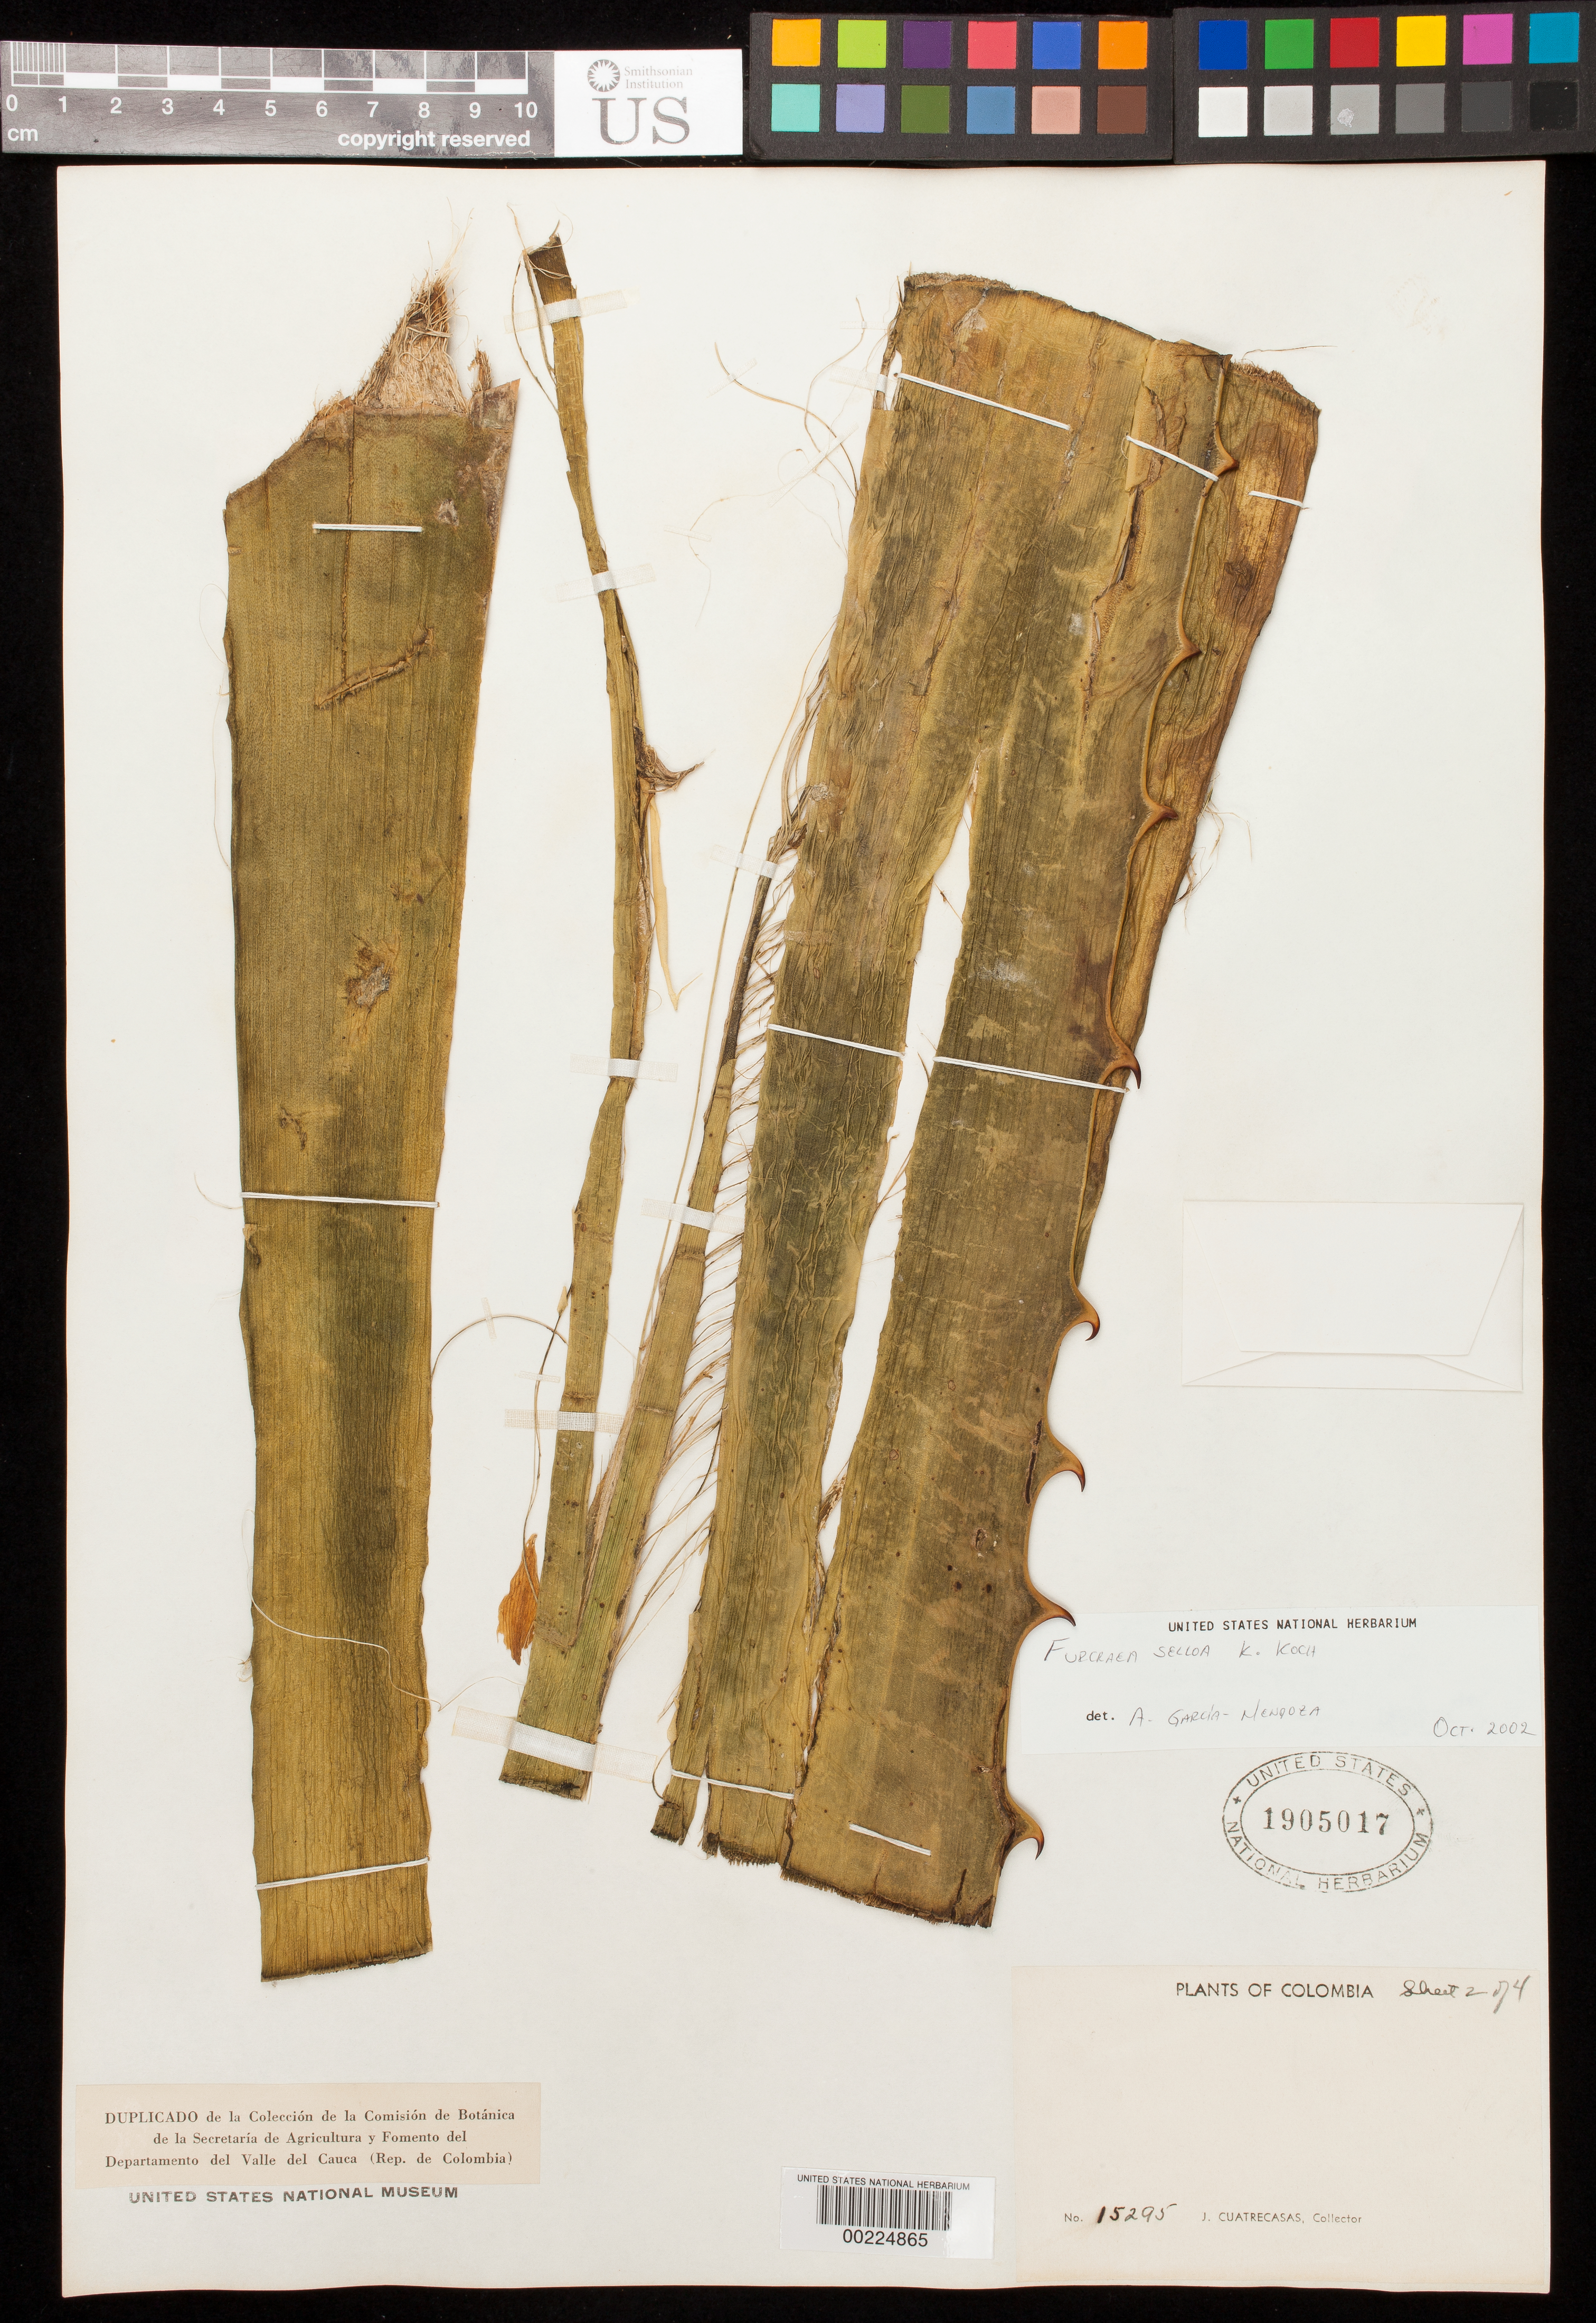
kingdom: Plantae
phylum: Tracheophyta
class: Liliopsida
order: Asparagales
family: Asparagaceae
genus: Furcraea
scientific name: Furcraea selloa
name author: K. Koch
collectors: J. Cuatrecasas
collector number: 15295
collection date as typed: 07 Oct 1943 and 29 Oct 1943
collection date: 1943-10-07,1943-10-29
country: Colombia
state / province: Valle del Cauca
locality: Plana del Valle: Toro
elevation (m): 970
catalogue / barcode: US 1905017